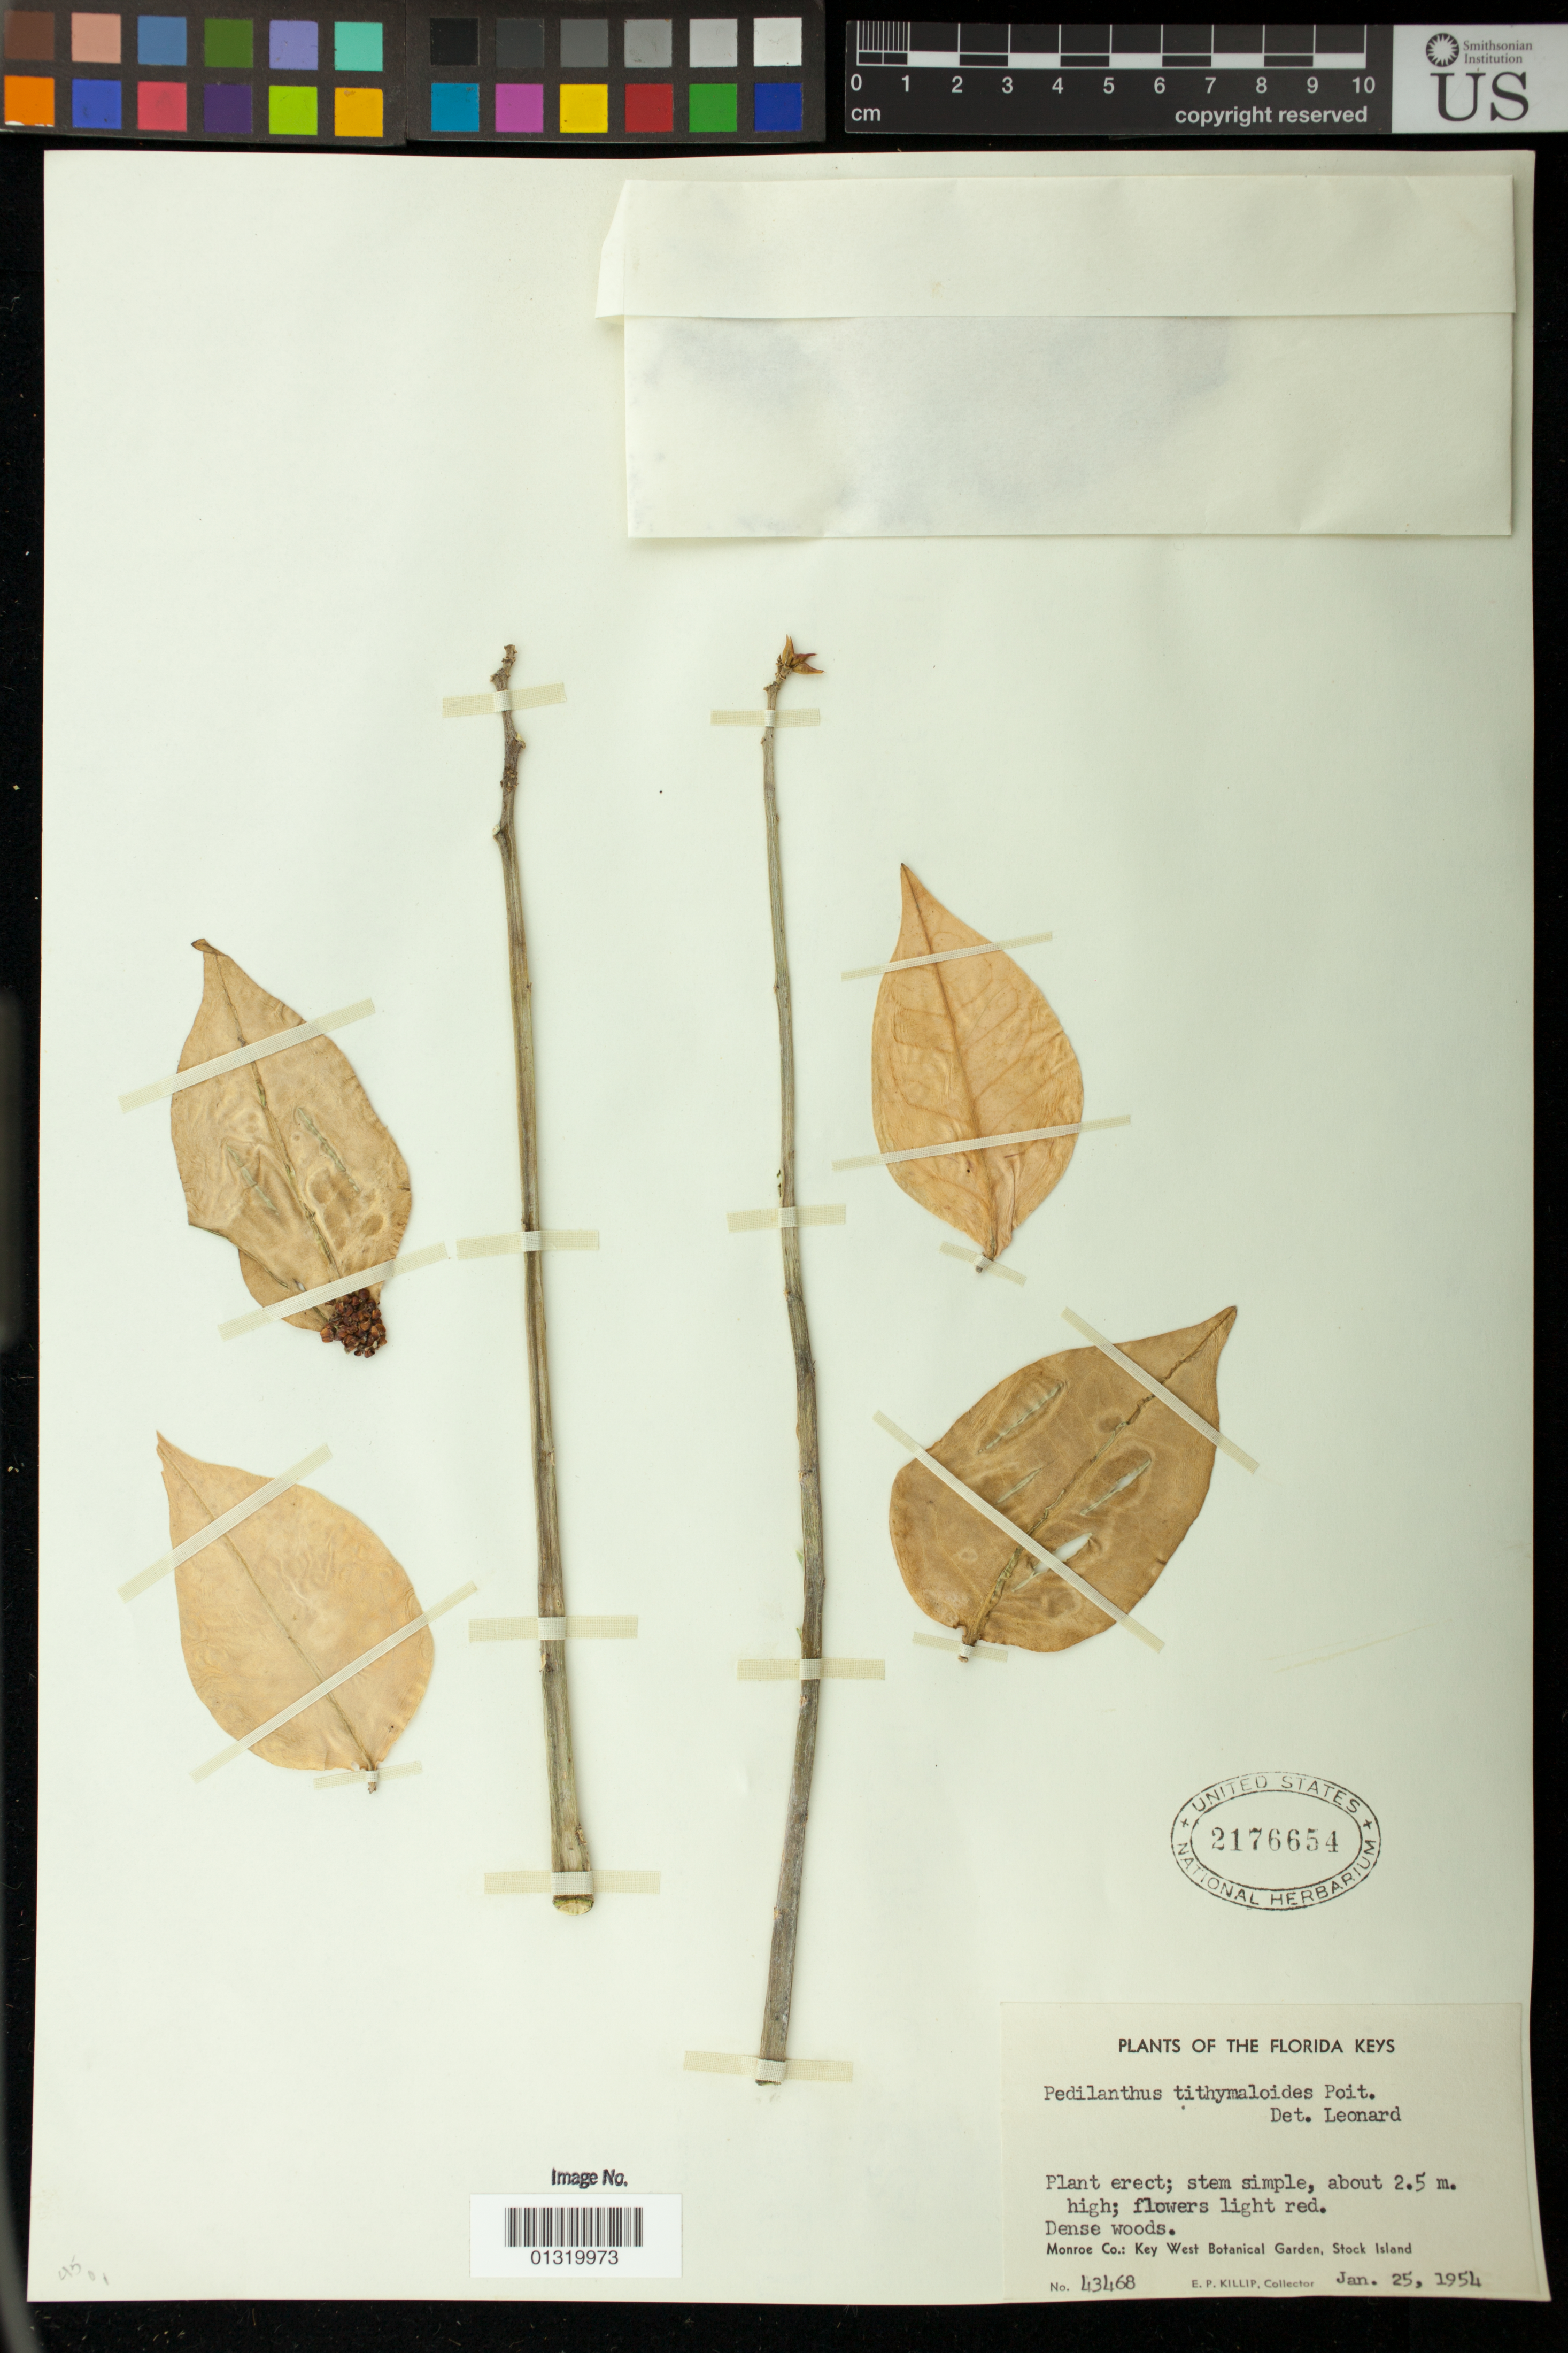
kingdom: Plantae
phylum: Tracheophyta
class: Magnoliopsida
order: Malpighiales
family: Euphorbiaceae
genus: Pedilanthus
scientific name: Pedilanthus tithymaloides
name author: (L.) Poit.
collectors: E. P. Killip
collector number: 43468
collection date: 1954-01-25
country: United States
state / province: Florida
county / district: Monroe County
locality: Key West Botanical Garden, Stock Island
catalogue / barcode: US 2176654